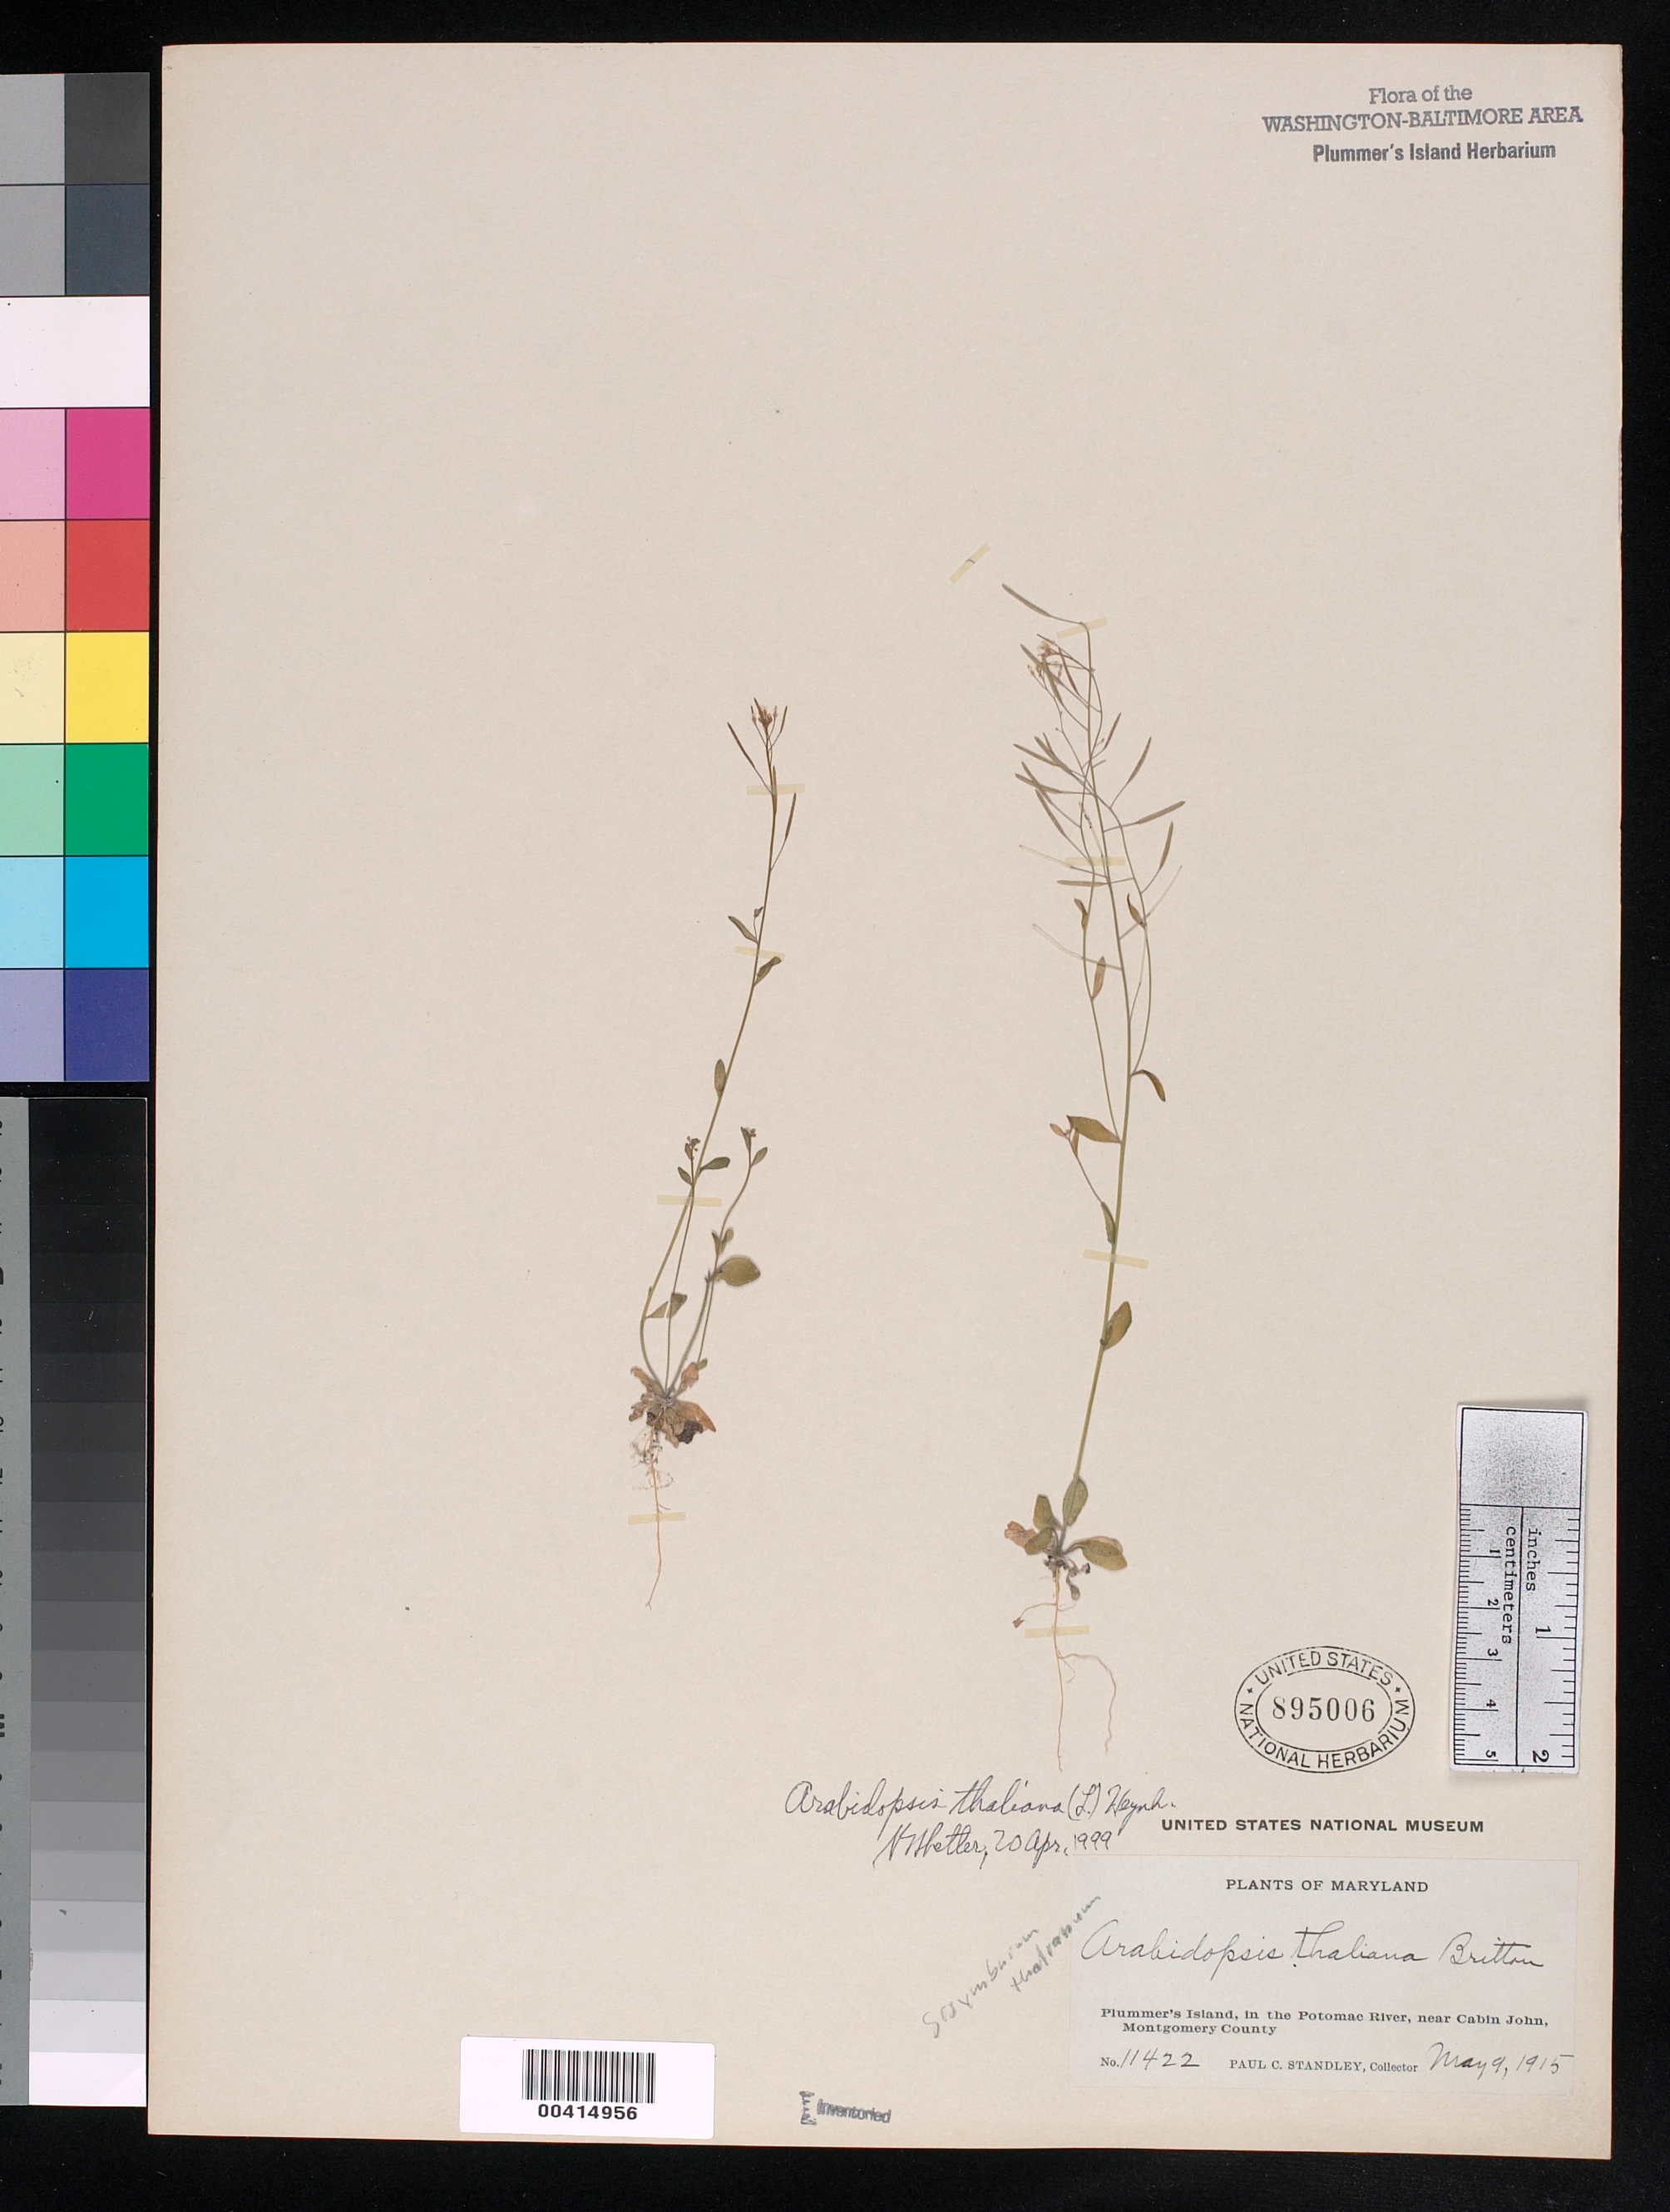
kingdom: Plantae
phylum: Tracheophyta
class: Magnoliopsida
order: Brassicales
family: Brassicaceae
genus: Arabidopsis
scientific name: Arabidopsis thaliana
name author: (L.) Heynh.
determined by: Shetler, Stanwyn G., (US), NMNH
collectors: P. C. Standley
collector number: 11422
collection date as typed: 09 May 1915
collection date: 1915-05-09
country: United States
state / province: Maryland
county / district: Montgomery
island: Plummers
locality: Plummer's Island C. & O. Canal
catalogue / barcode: US 895006